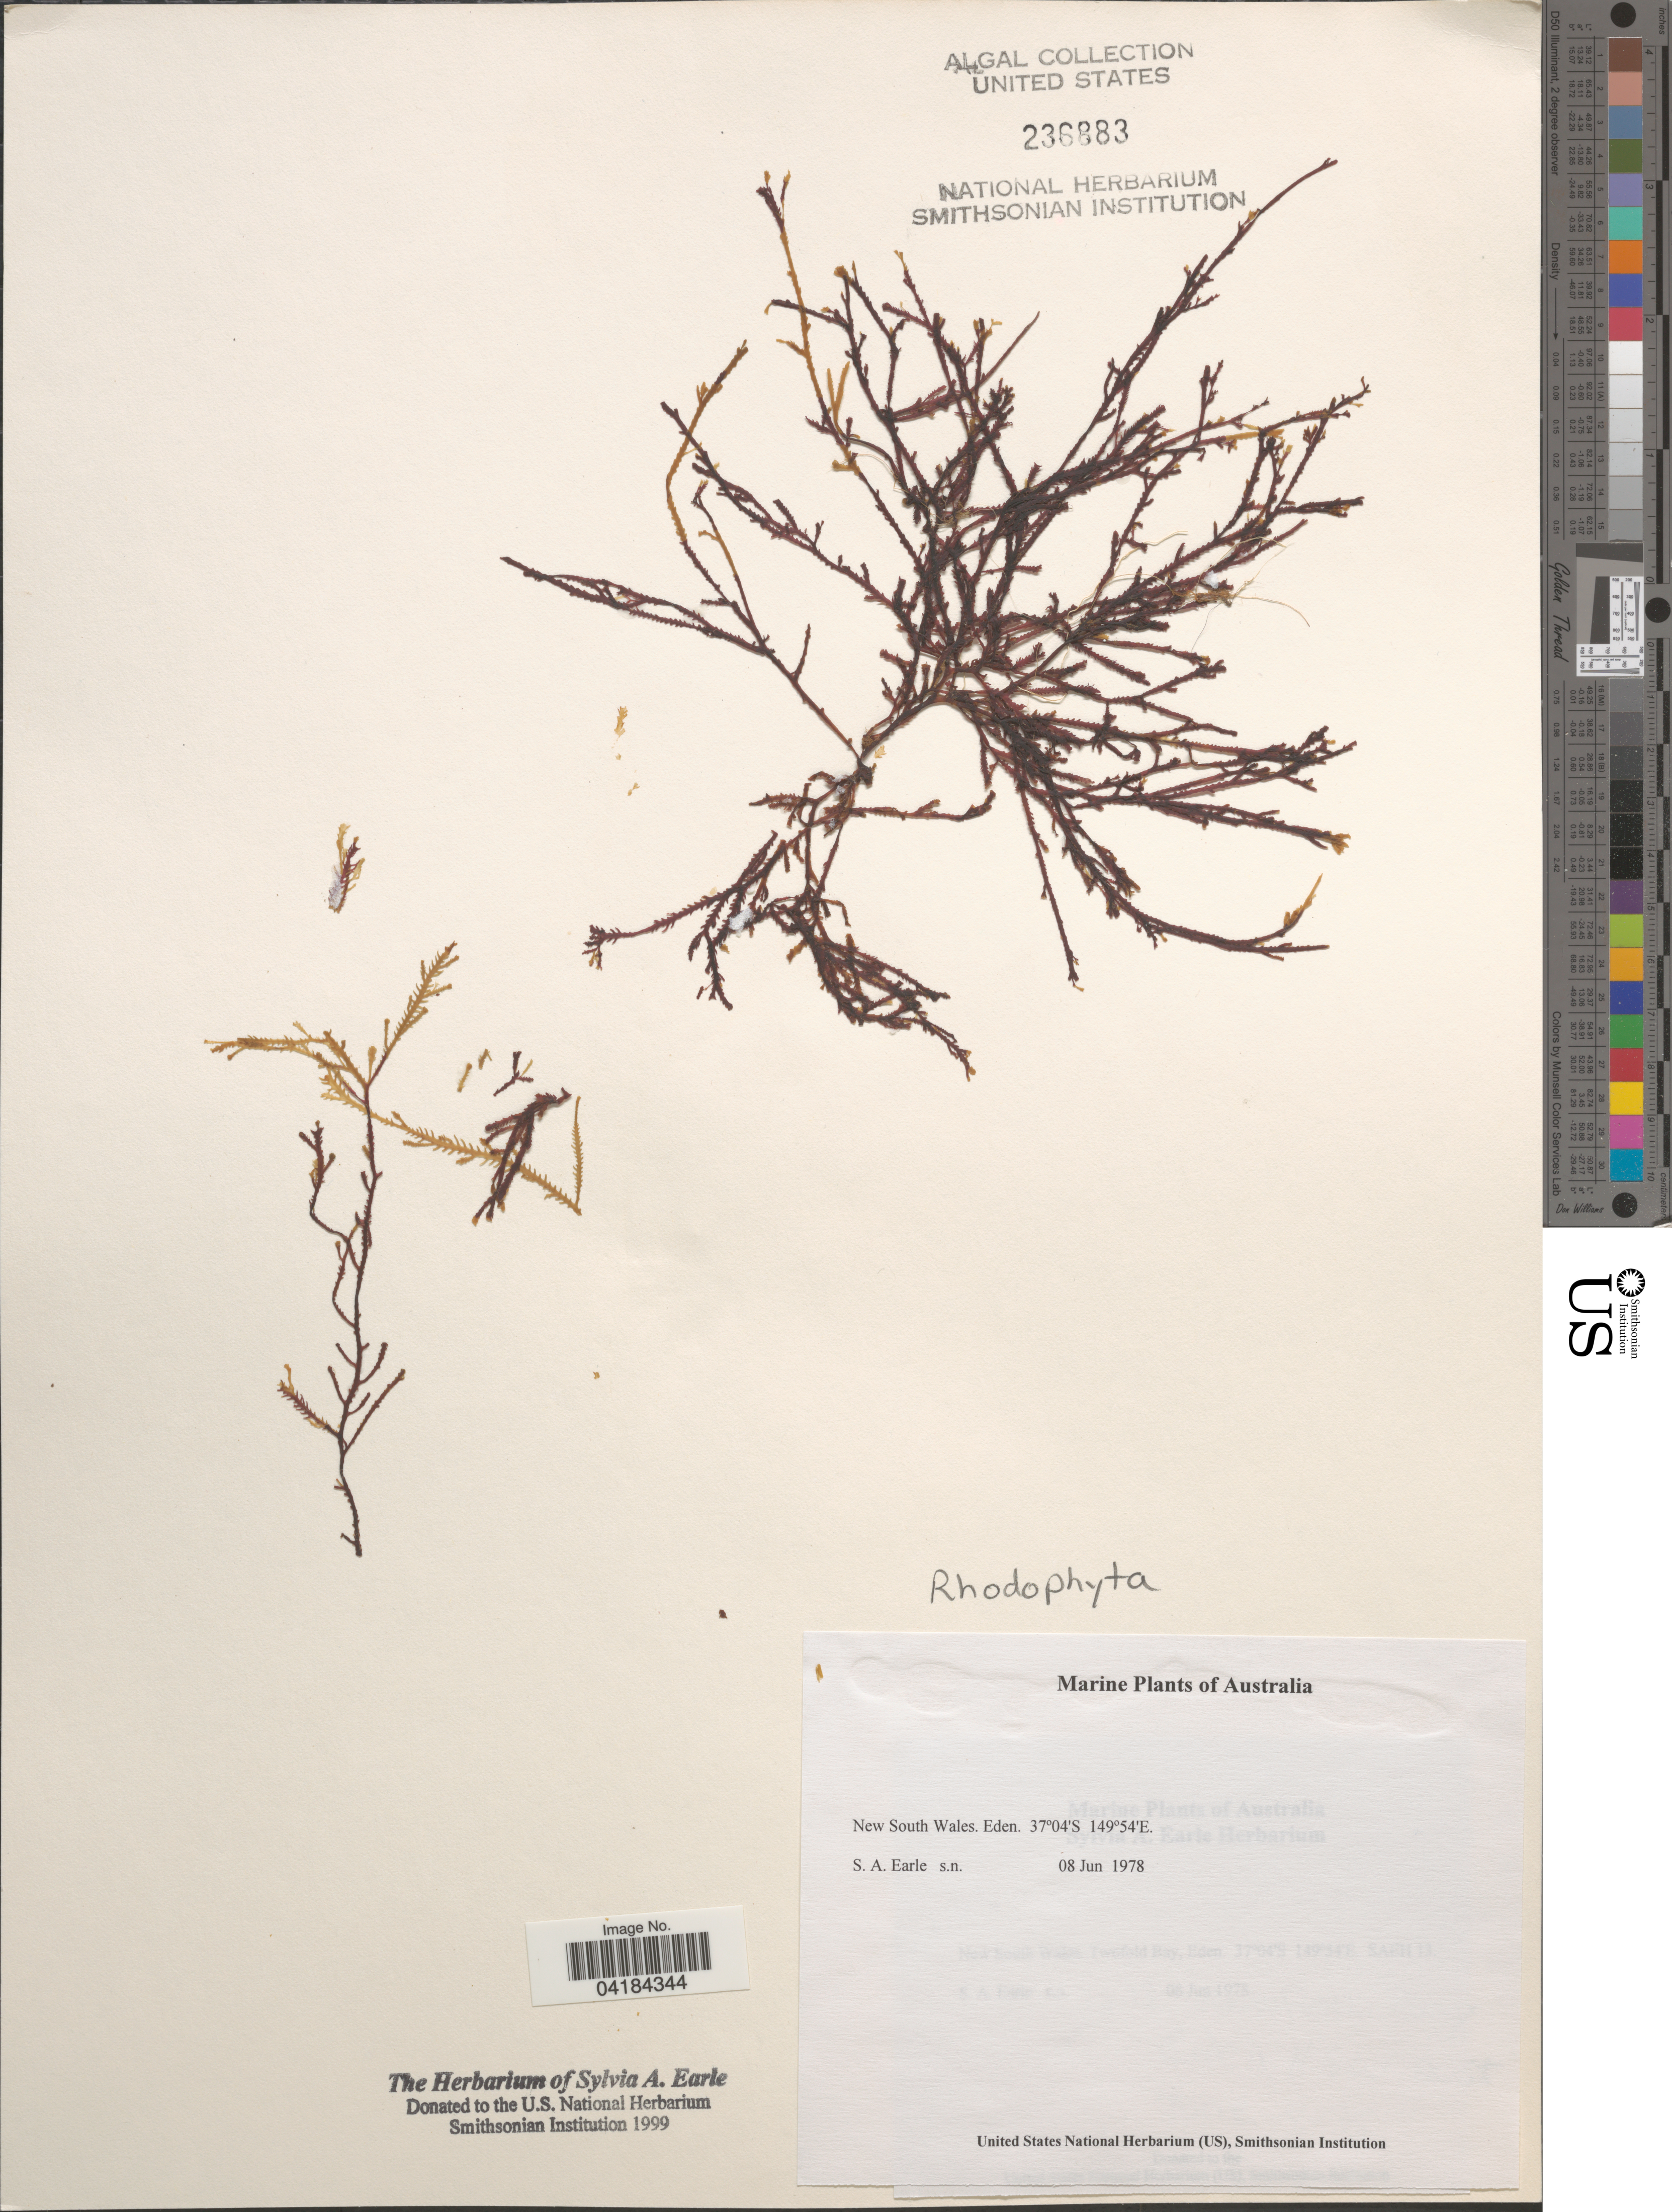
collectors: S. A. Earle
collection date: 1978-06-08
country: Australia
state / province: New South Wales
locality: Eden.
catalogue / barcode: US 236883